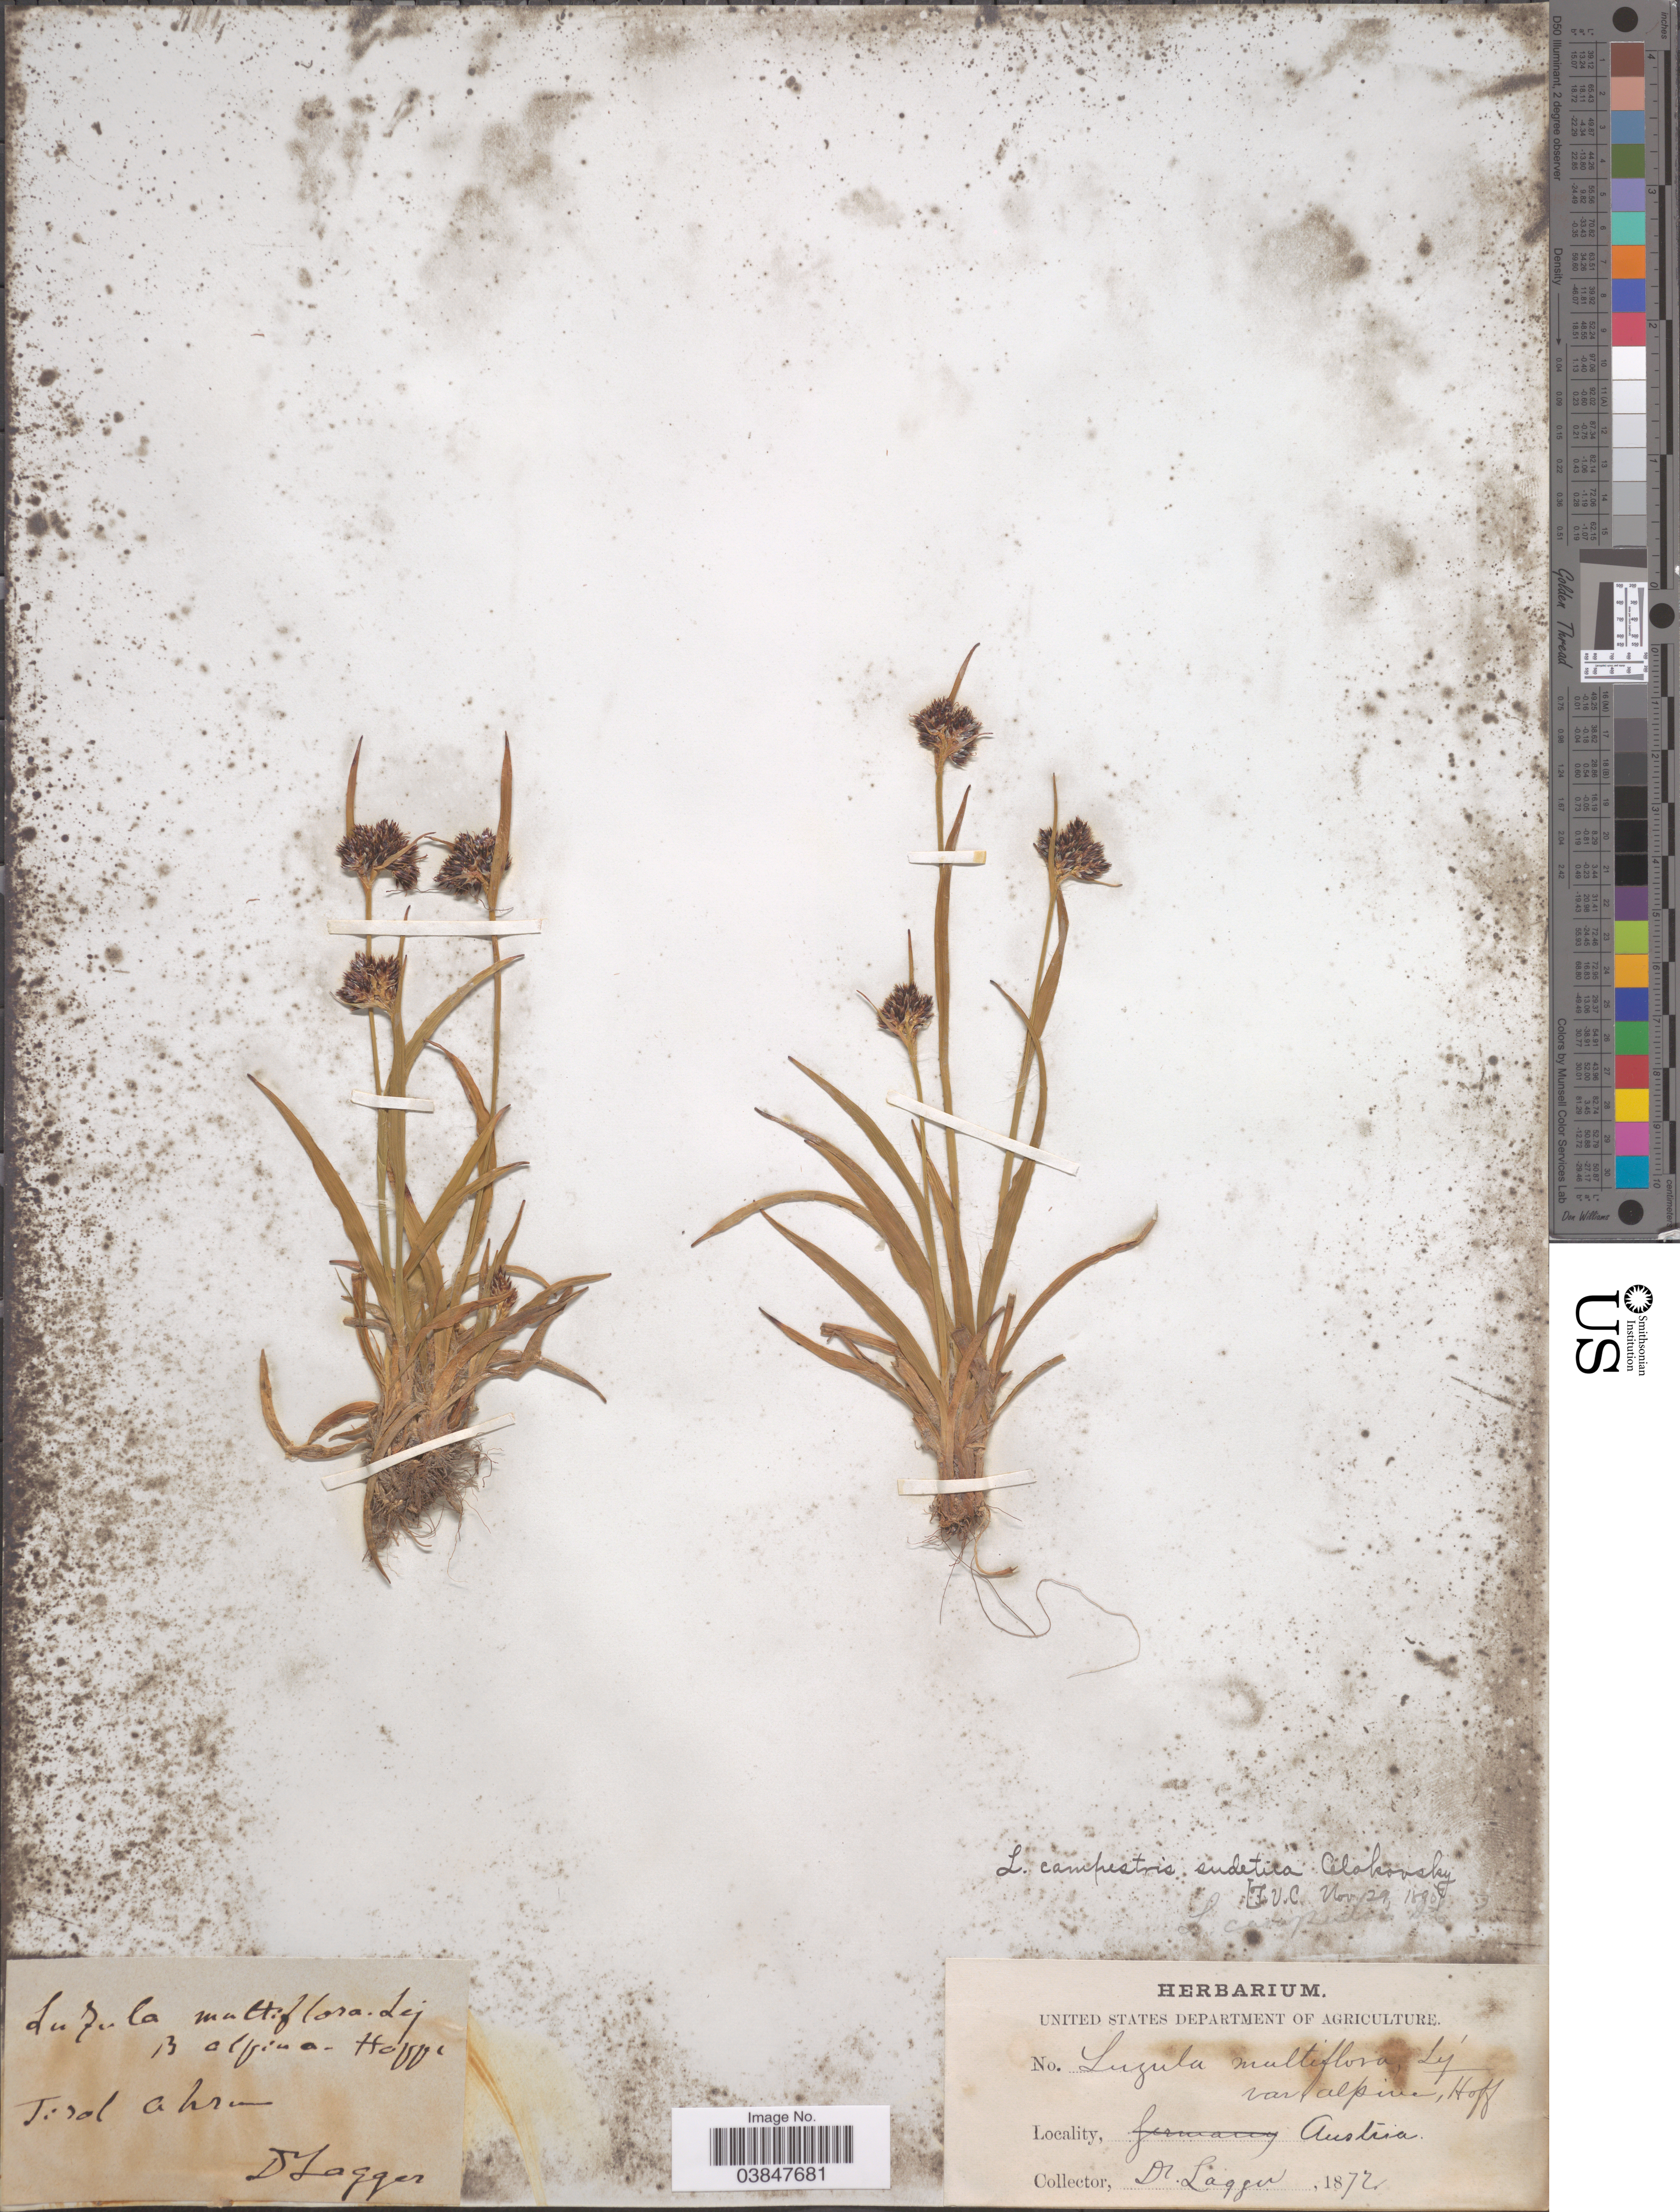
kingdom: Plantae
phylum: Tracheophyta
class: Liliopsida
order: Poales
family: Juncaceae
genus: Luzula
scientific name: Luzula campestris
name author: (L.) DC.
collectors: F. J. Lagger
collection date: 1872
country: Austria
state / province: Tirol